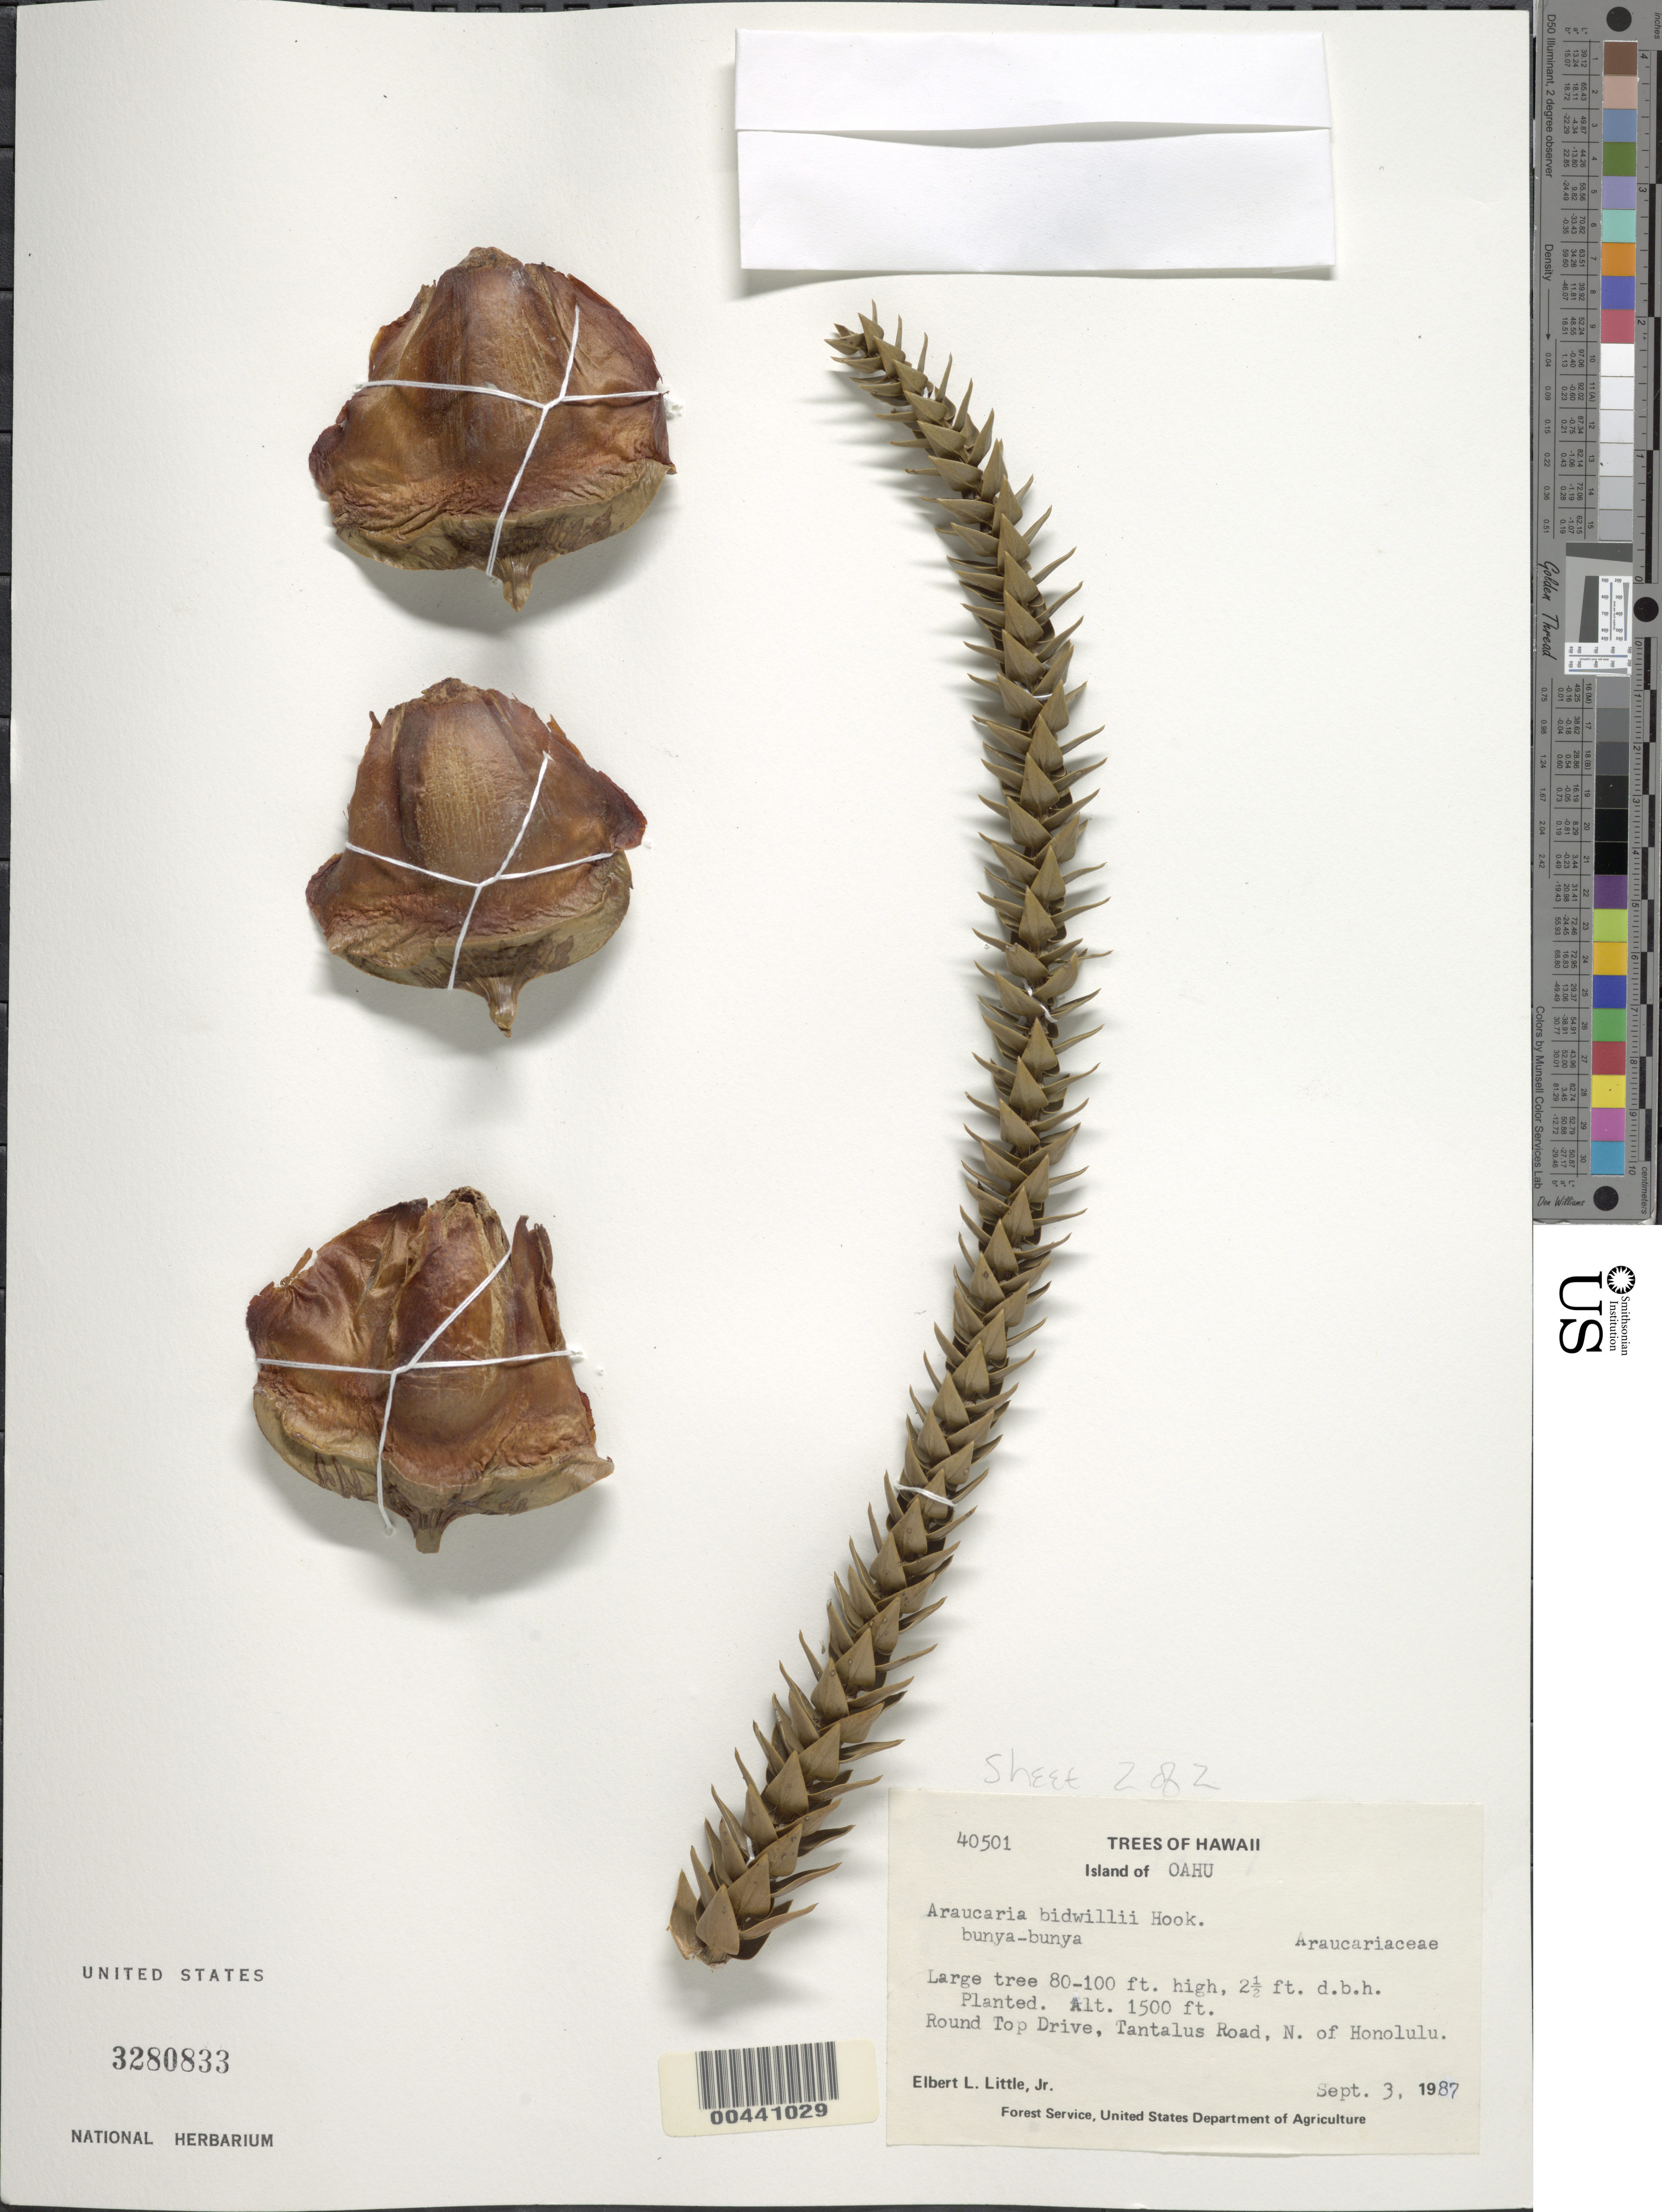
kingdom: Plantae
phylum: Tracheophyta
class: Pinopsida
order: Pinales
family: Araucariaceae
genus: Araucaria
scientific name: Araucaria bidwillii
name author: Hook.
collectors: E. L. Little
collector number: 40501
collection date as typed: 3 Sep 1987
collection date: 1987-09-03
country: United States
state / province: Hawaii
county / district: Honolulu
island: Oahu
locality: Round Top Drive, Tantalus Road, N of Honolulu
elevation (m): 457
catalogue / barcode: US 3280833